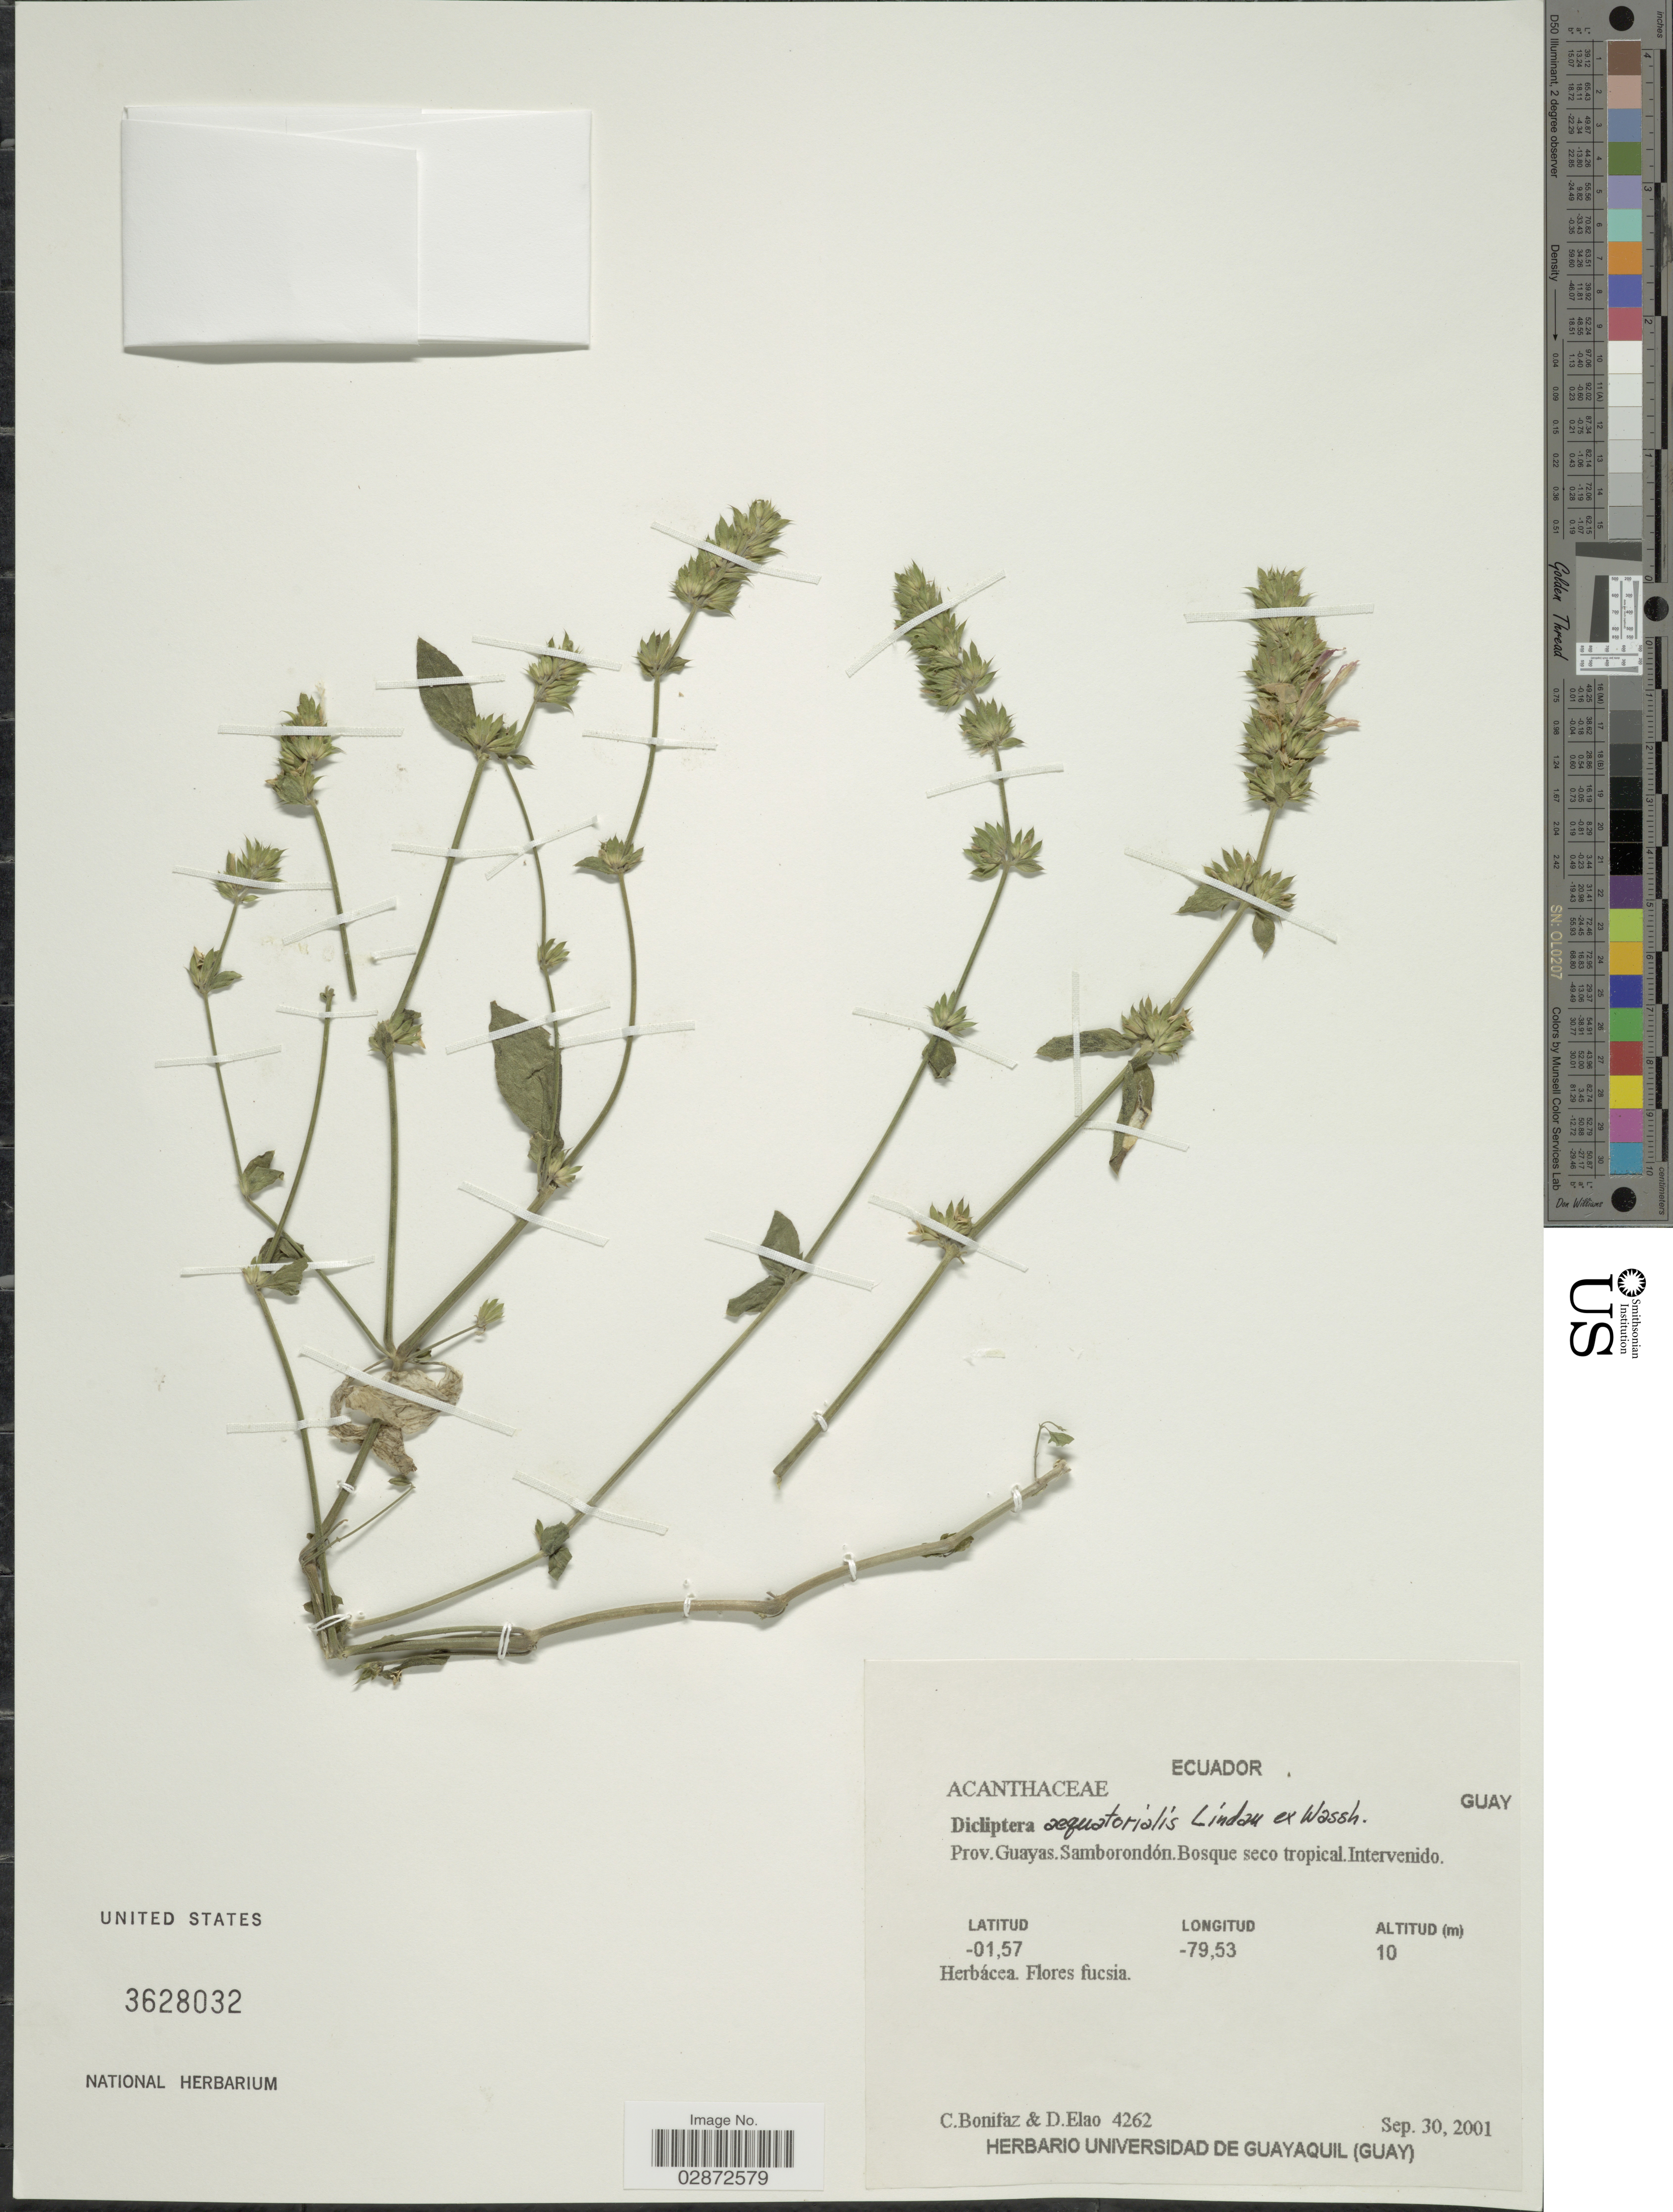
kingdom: Plantae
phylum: Tracheophyta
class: Magnoliopsida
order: Lamiales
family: Acanthaceae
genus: Dicliptera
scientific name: Dicliptera unguiculata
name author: Nees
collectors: C. Bonifaz & D. Elao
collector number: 4262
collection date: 2001-09-30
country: Ecuador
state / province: Guayas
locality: Prov. Guayas. Samborondón. Bosque seco tropical. Intervenido.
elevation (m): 10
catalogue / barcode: US 3628032